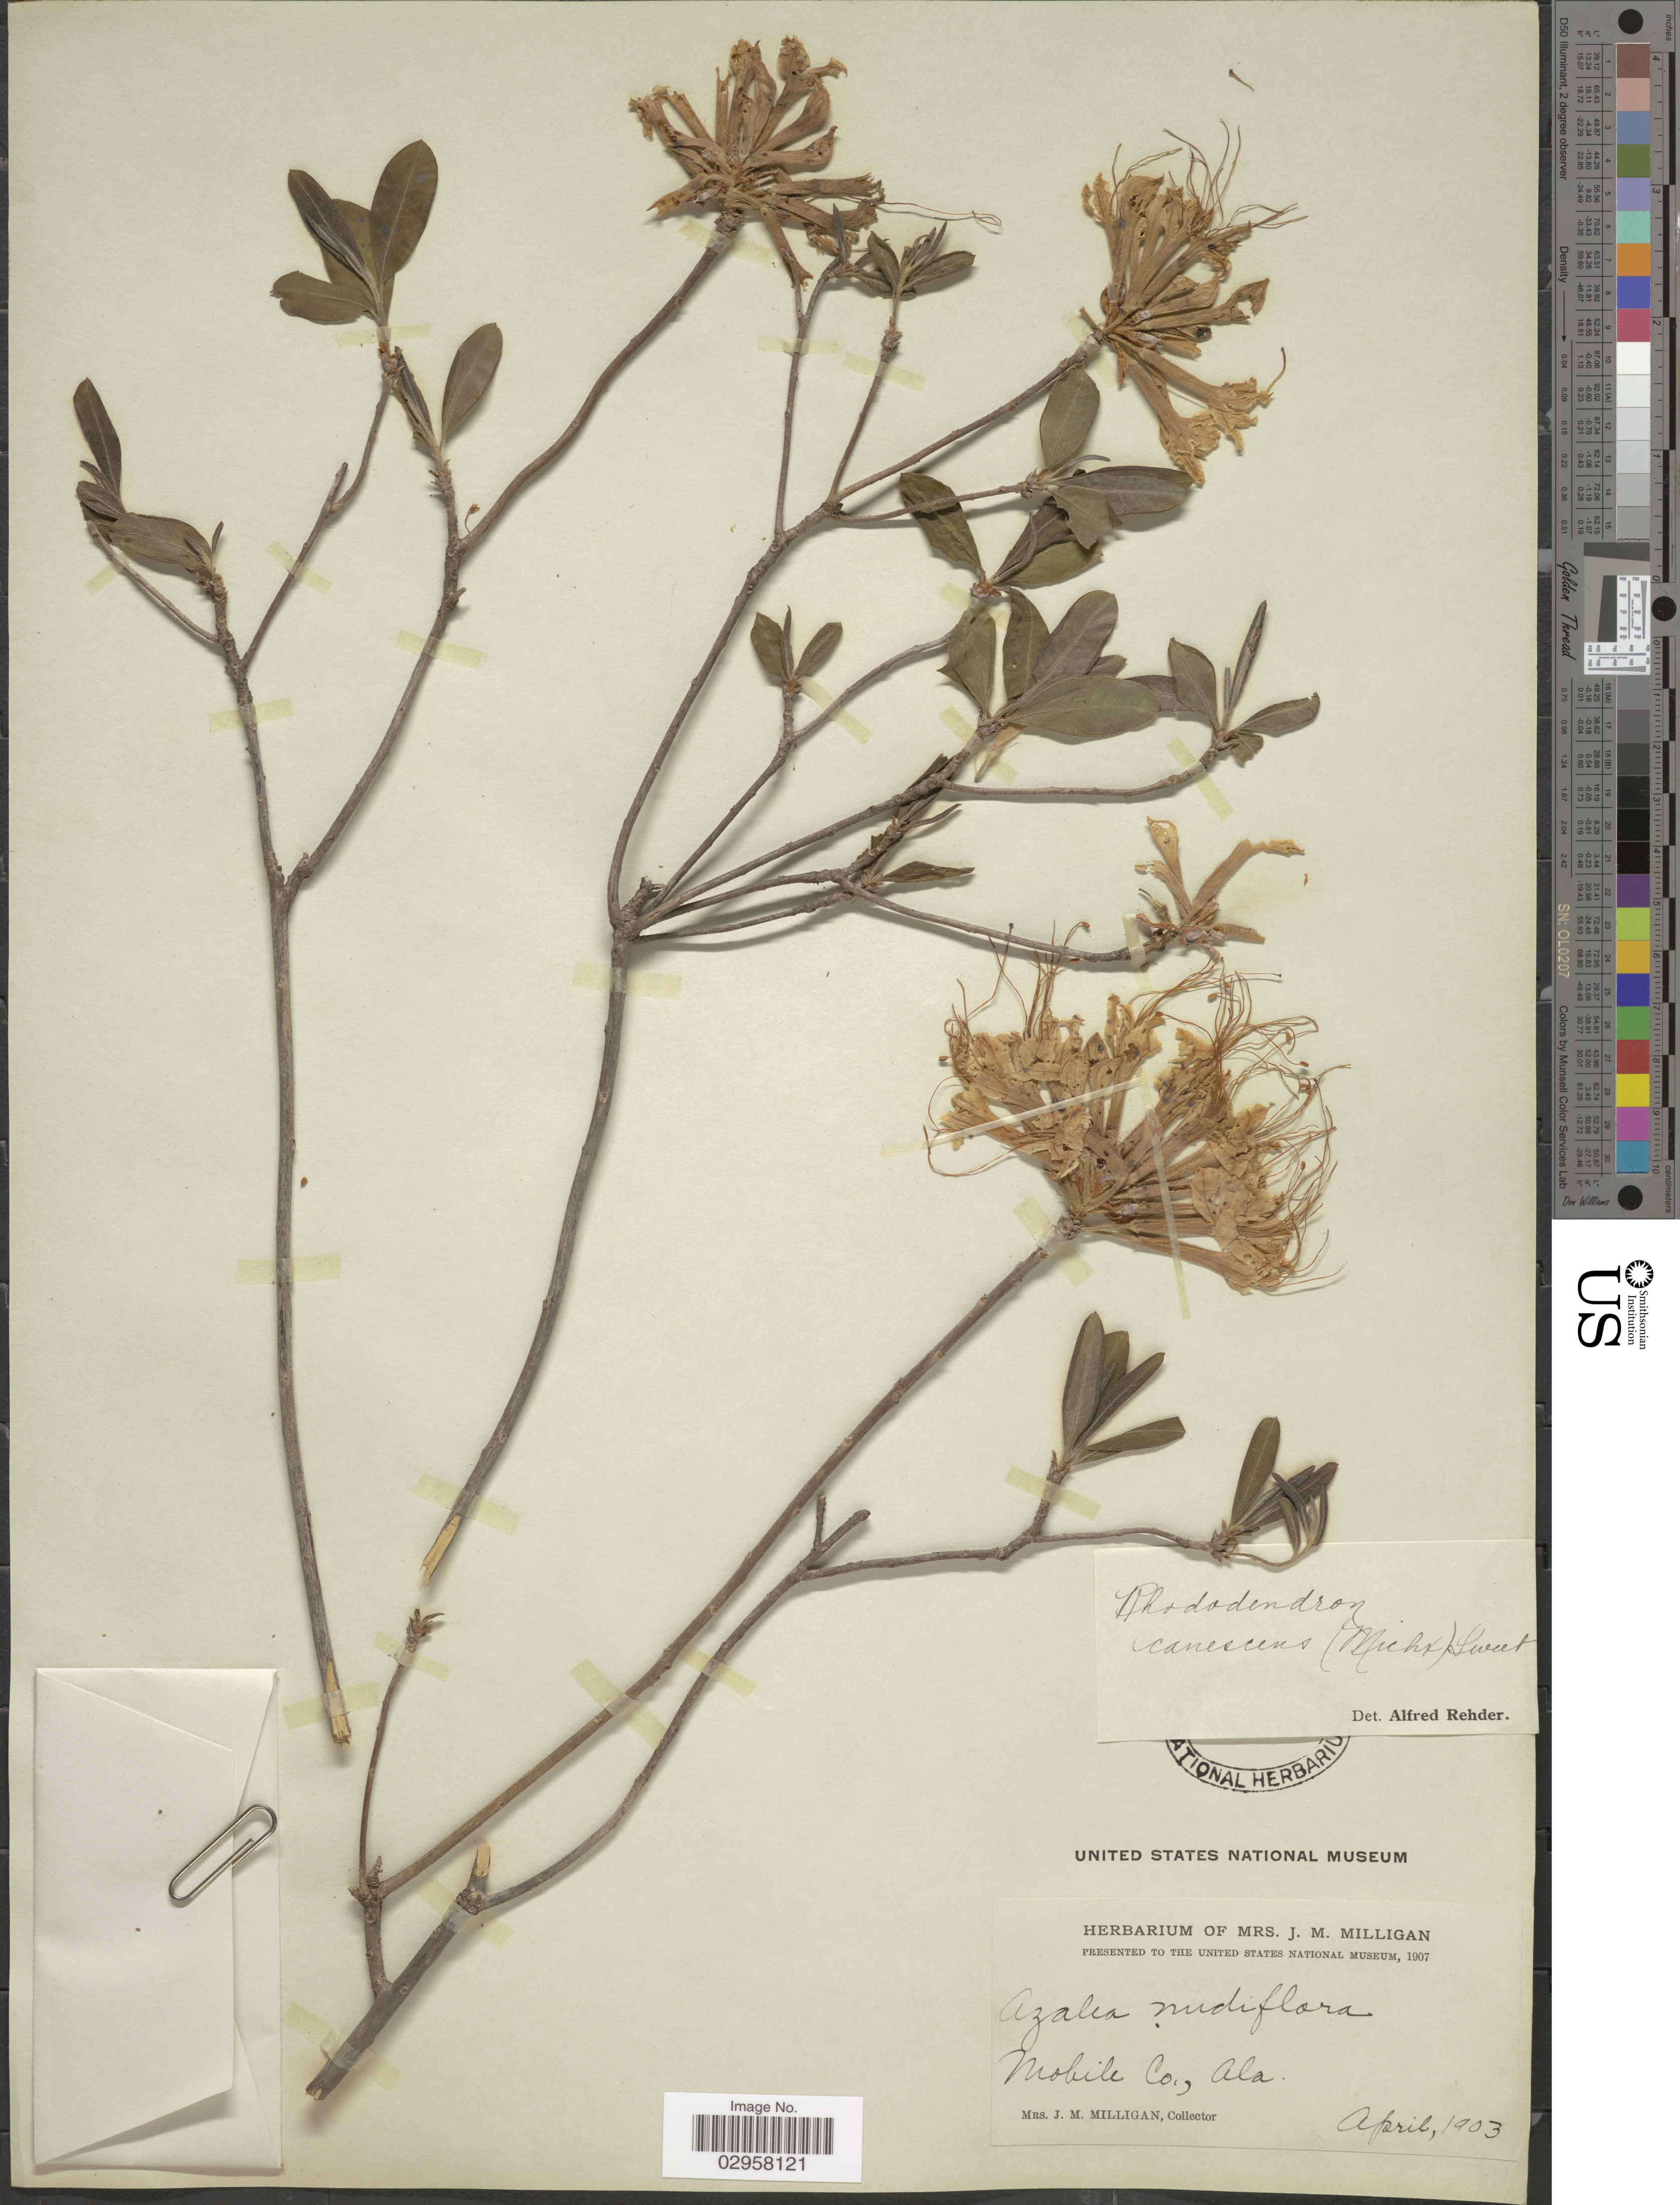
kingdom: Plantae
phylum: Tracheophyta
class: Magnoliopsida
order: Ericales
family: Ericaceae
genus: Rhododendron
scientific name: Rhododendron canescens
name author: (Michx.) Sweet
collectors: J. Milligan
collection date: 1903-04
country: United States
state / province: Alabama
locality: Mobile Co.